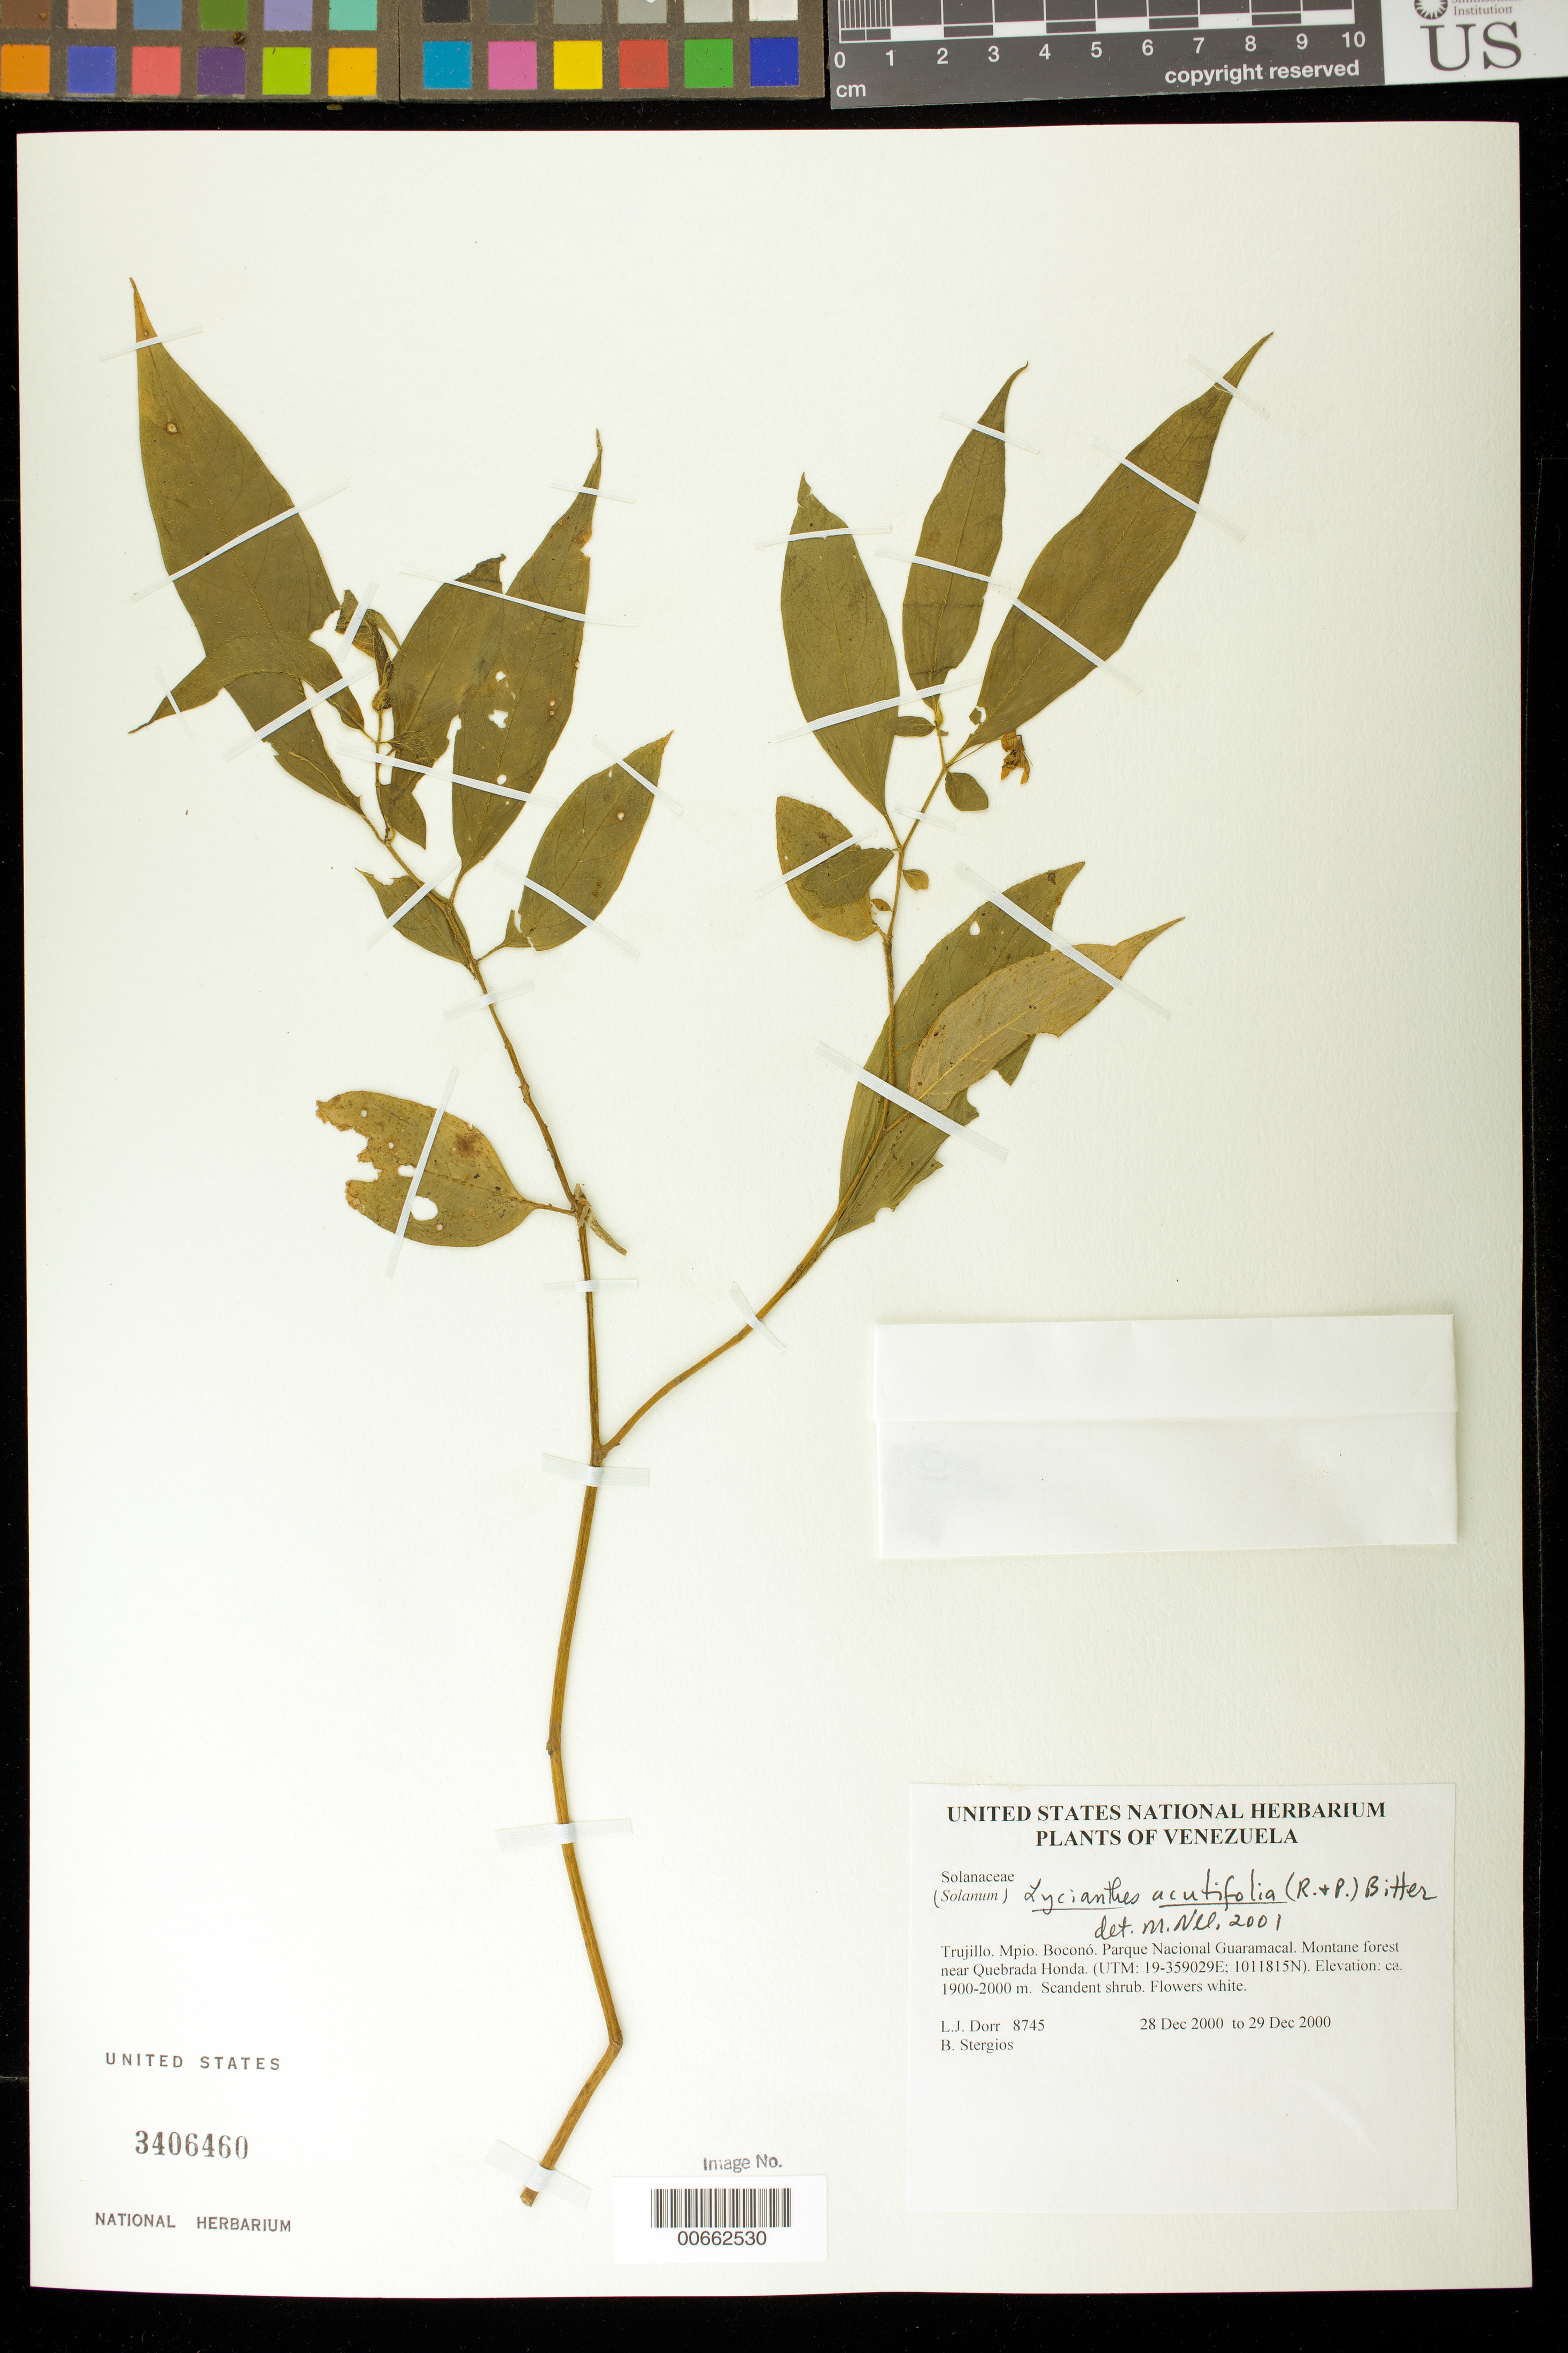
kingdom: Plantae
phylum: Tracheophyta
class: Magnoliopsida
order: Solanales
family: Solanaceae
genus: Lycianthes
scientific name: Lycianthes acutifolia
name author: (Ruiz & Pav.) Bitter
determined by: Nee, Michael H.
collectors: L. J. Dorr & B. G. Stergios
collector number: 8745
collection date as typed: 28 Dec 2000 to 29 Dec 2000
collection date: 2000-12-28/2000-12-29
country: Venezuela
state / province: Trujillo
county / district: Boconó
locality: Parque Nacional Guaramacal near Quebrada Honda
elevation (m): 1900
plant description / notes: PORT, US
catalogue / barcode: US 3406460